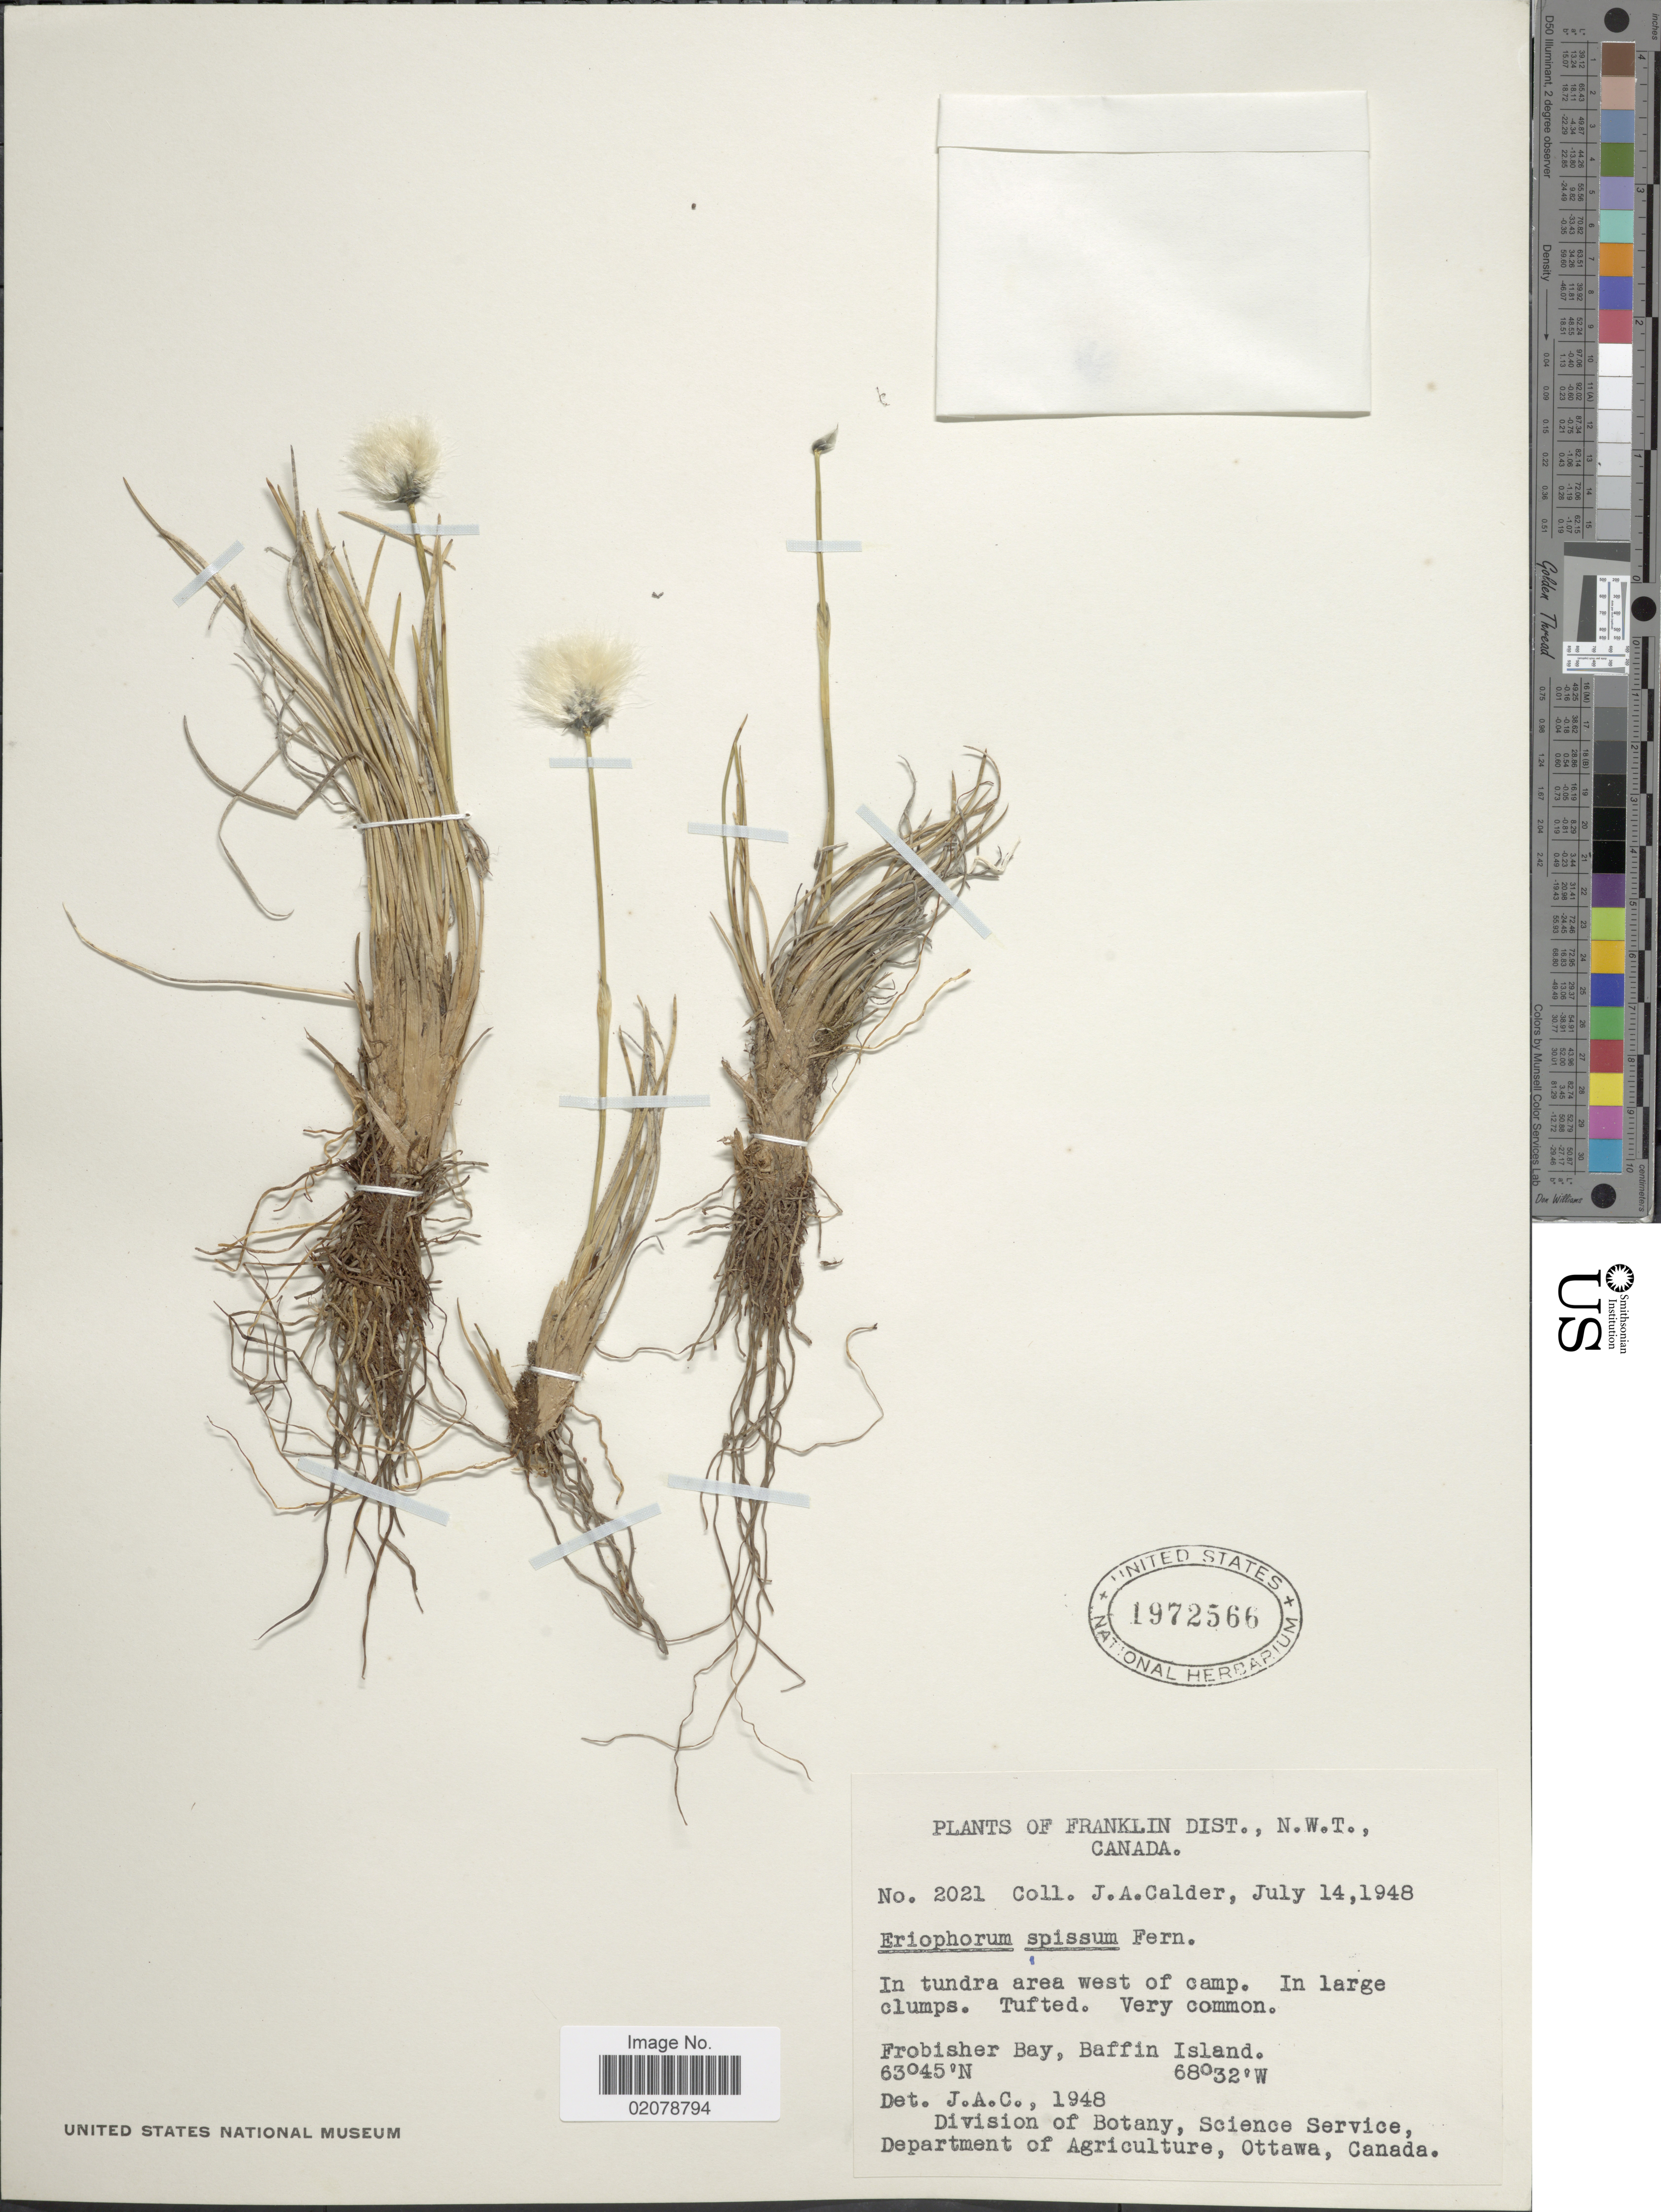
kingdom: Plantae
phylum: Tracheophyta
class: Liliopsida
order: Poales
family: Cyperaceae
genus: Eriophorum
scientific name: Eriophorum vaginatum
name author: L.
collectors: J. A. Calder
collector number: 2021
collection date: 1948-07-14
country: Canada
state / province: Northwest Territories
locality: Franklin Dist. Frobisher Bay, Baffin Island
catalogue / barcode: US 1972566